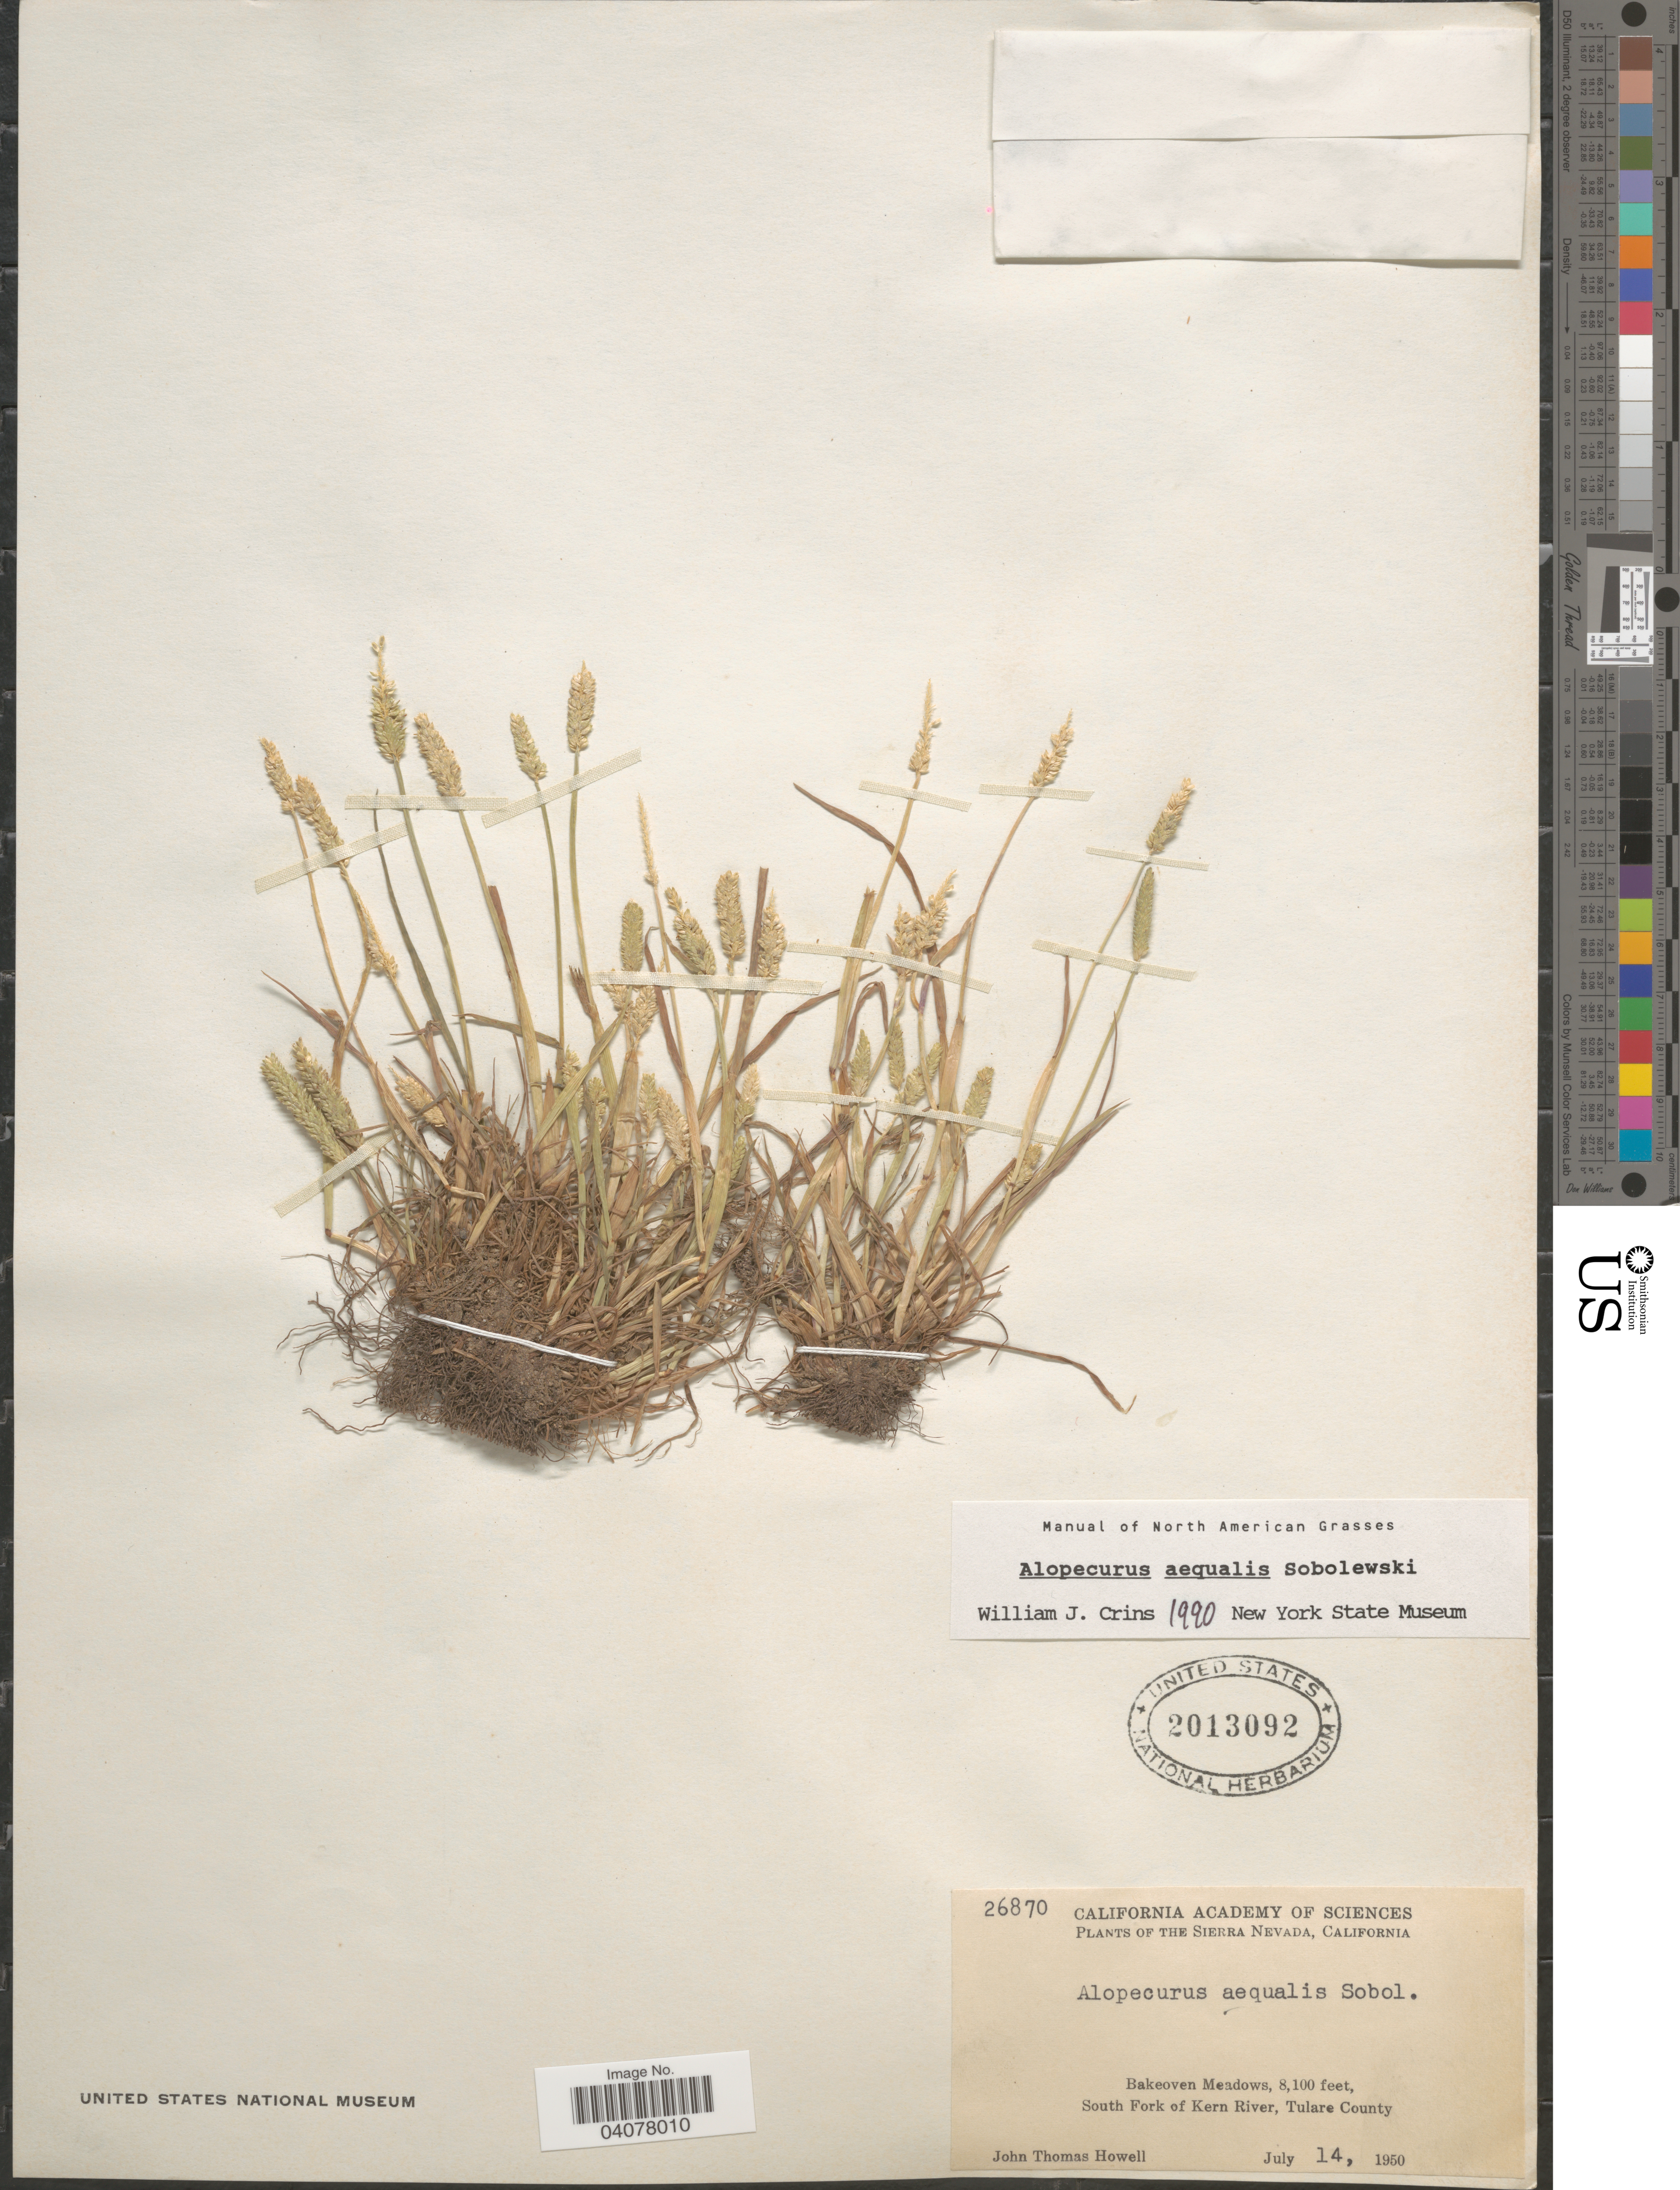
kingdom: Plantae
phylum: Tracheophyta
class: Liliopsida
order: Poales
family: Poaceae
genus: Alopecurus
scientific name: Alopecurus aequalis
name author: Sobol.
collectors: J. T. Howell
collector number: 26870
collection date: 1950-07-14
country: United States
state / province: California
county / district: Tulare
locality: Sierra Nevada. Bakeoven Meadows, South Fork of Kern River, Tulare County.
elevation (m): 2469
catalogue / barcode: US 2013092